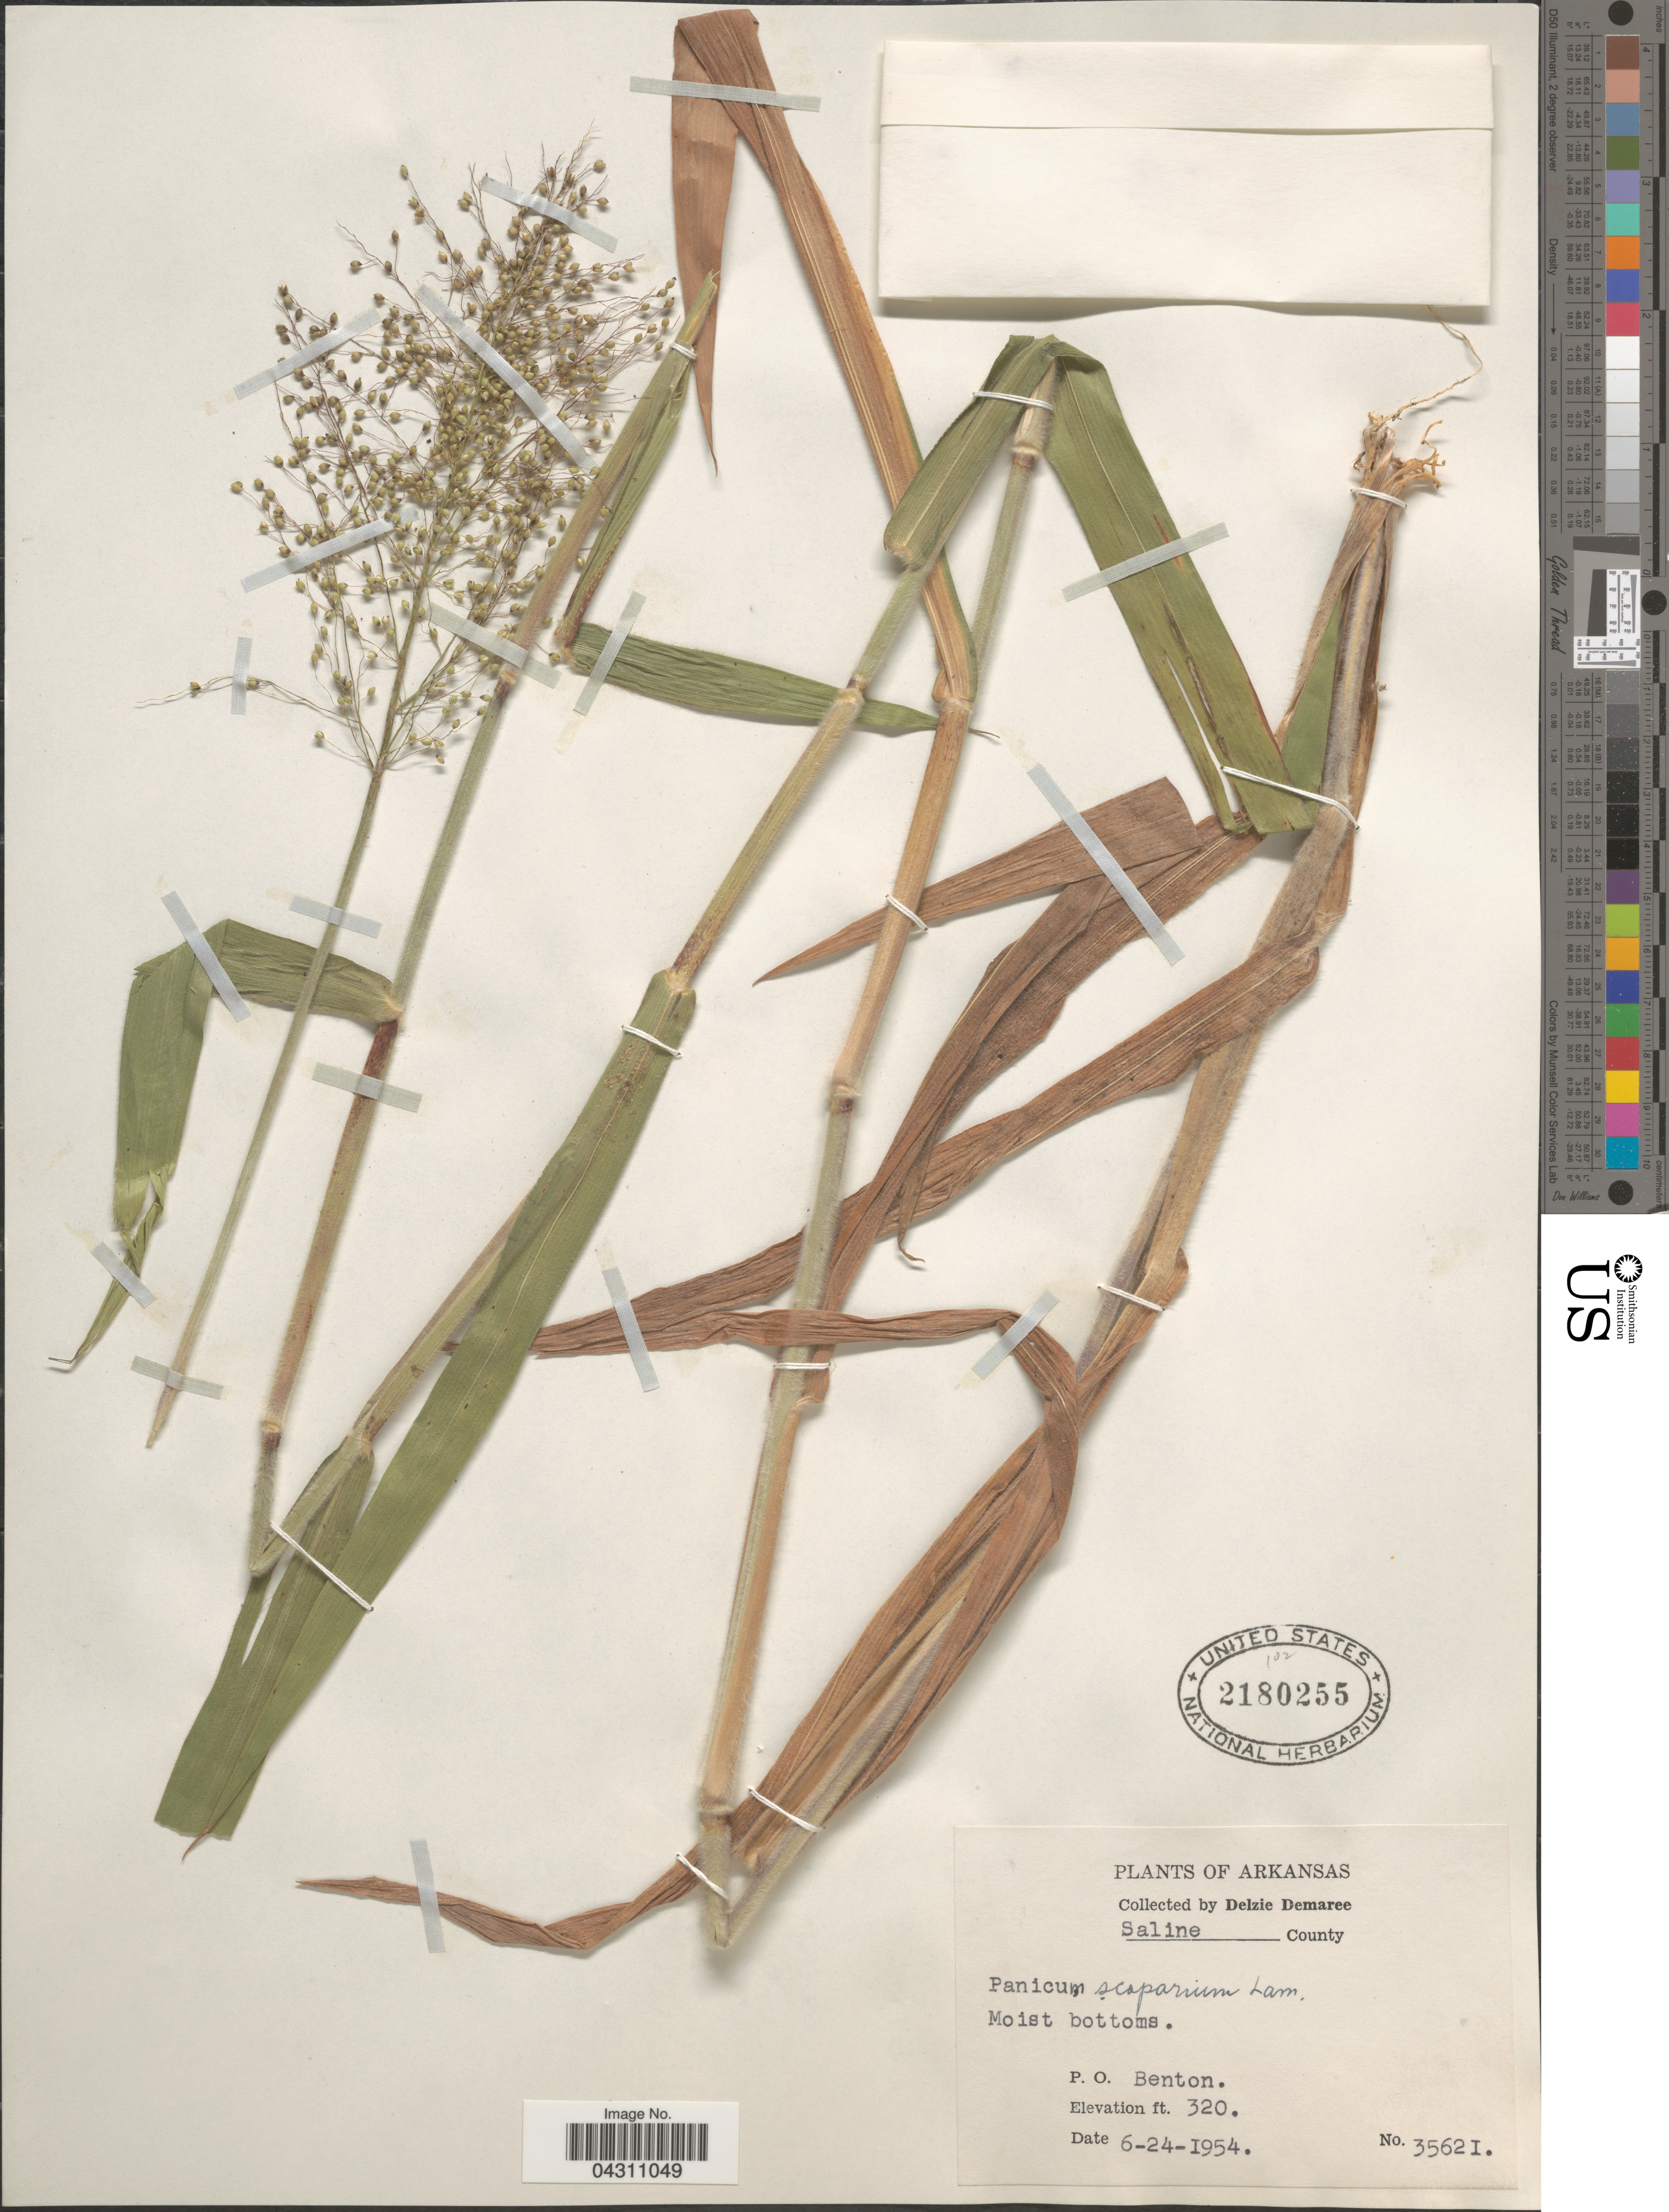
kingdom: Plantae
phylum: Tracheophyta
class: Liliopsida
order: Poales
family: Poaceae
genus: Dichanthelium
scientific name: Dichanthelium scoparium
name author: (Lam.) Gould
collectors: D. Demaree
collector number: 35621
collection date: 1954-06-24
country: United States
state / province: Arkansas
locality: Saline County. Moist bottoms. P. O. Benton.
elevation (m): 98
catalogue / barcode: US 2180255